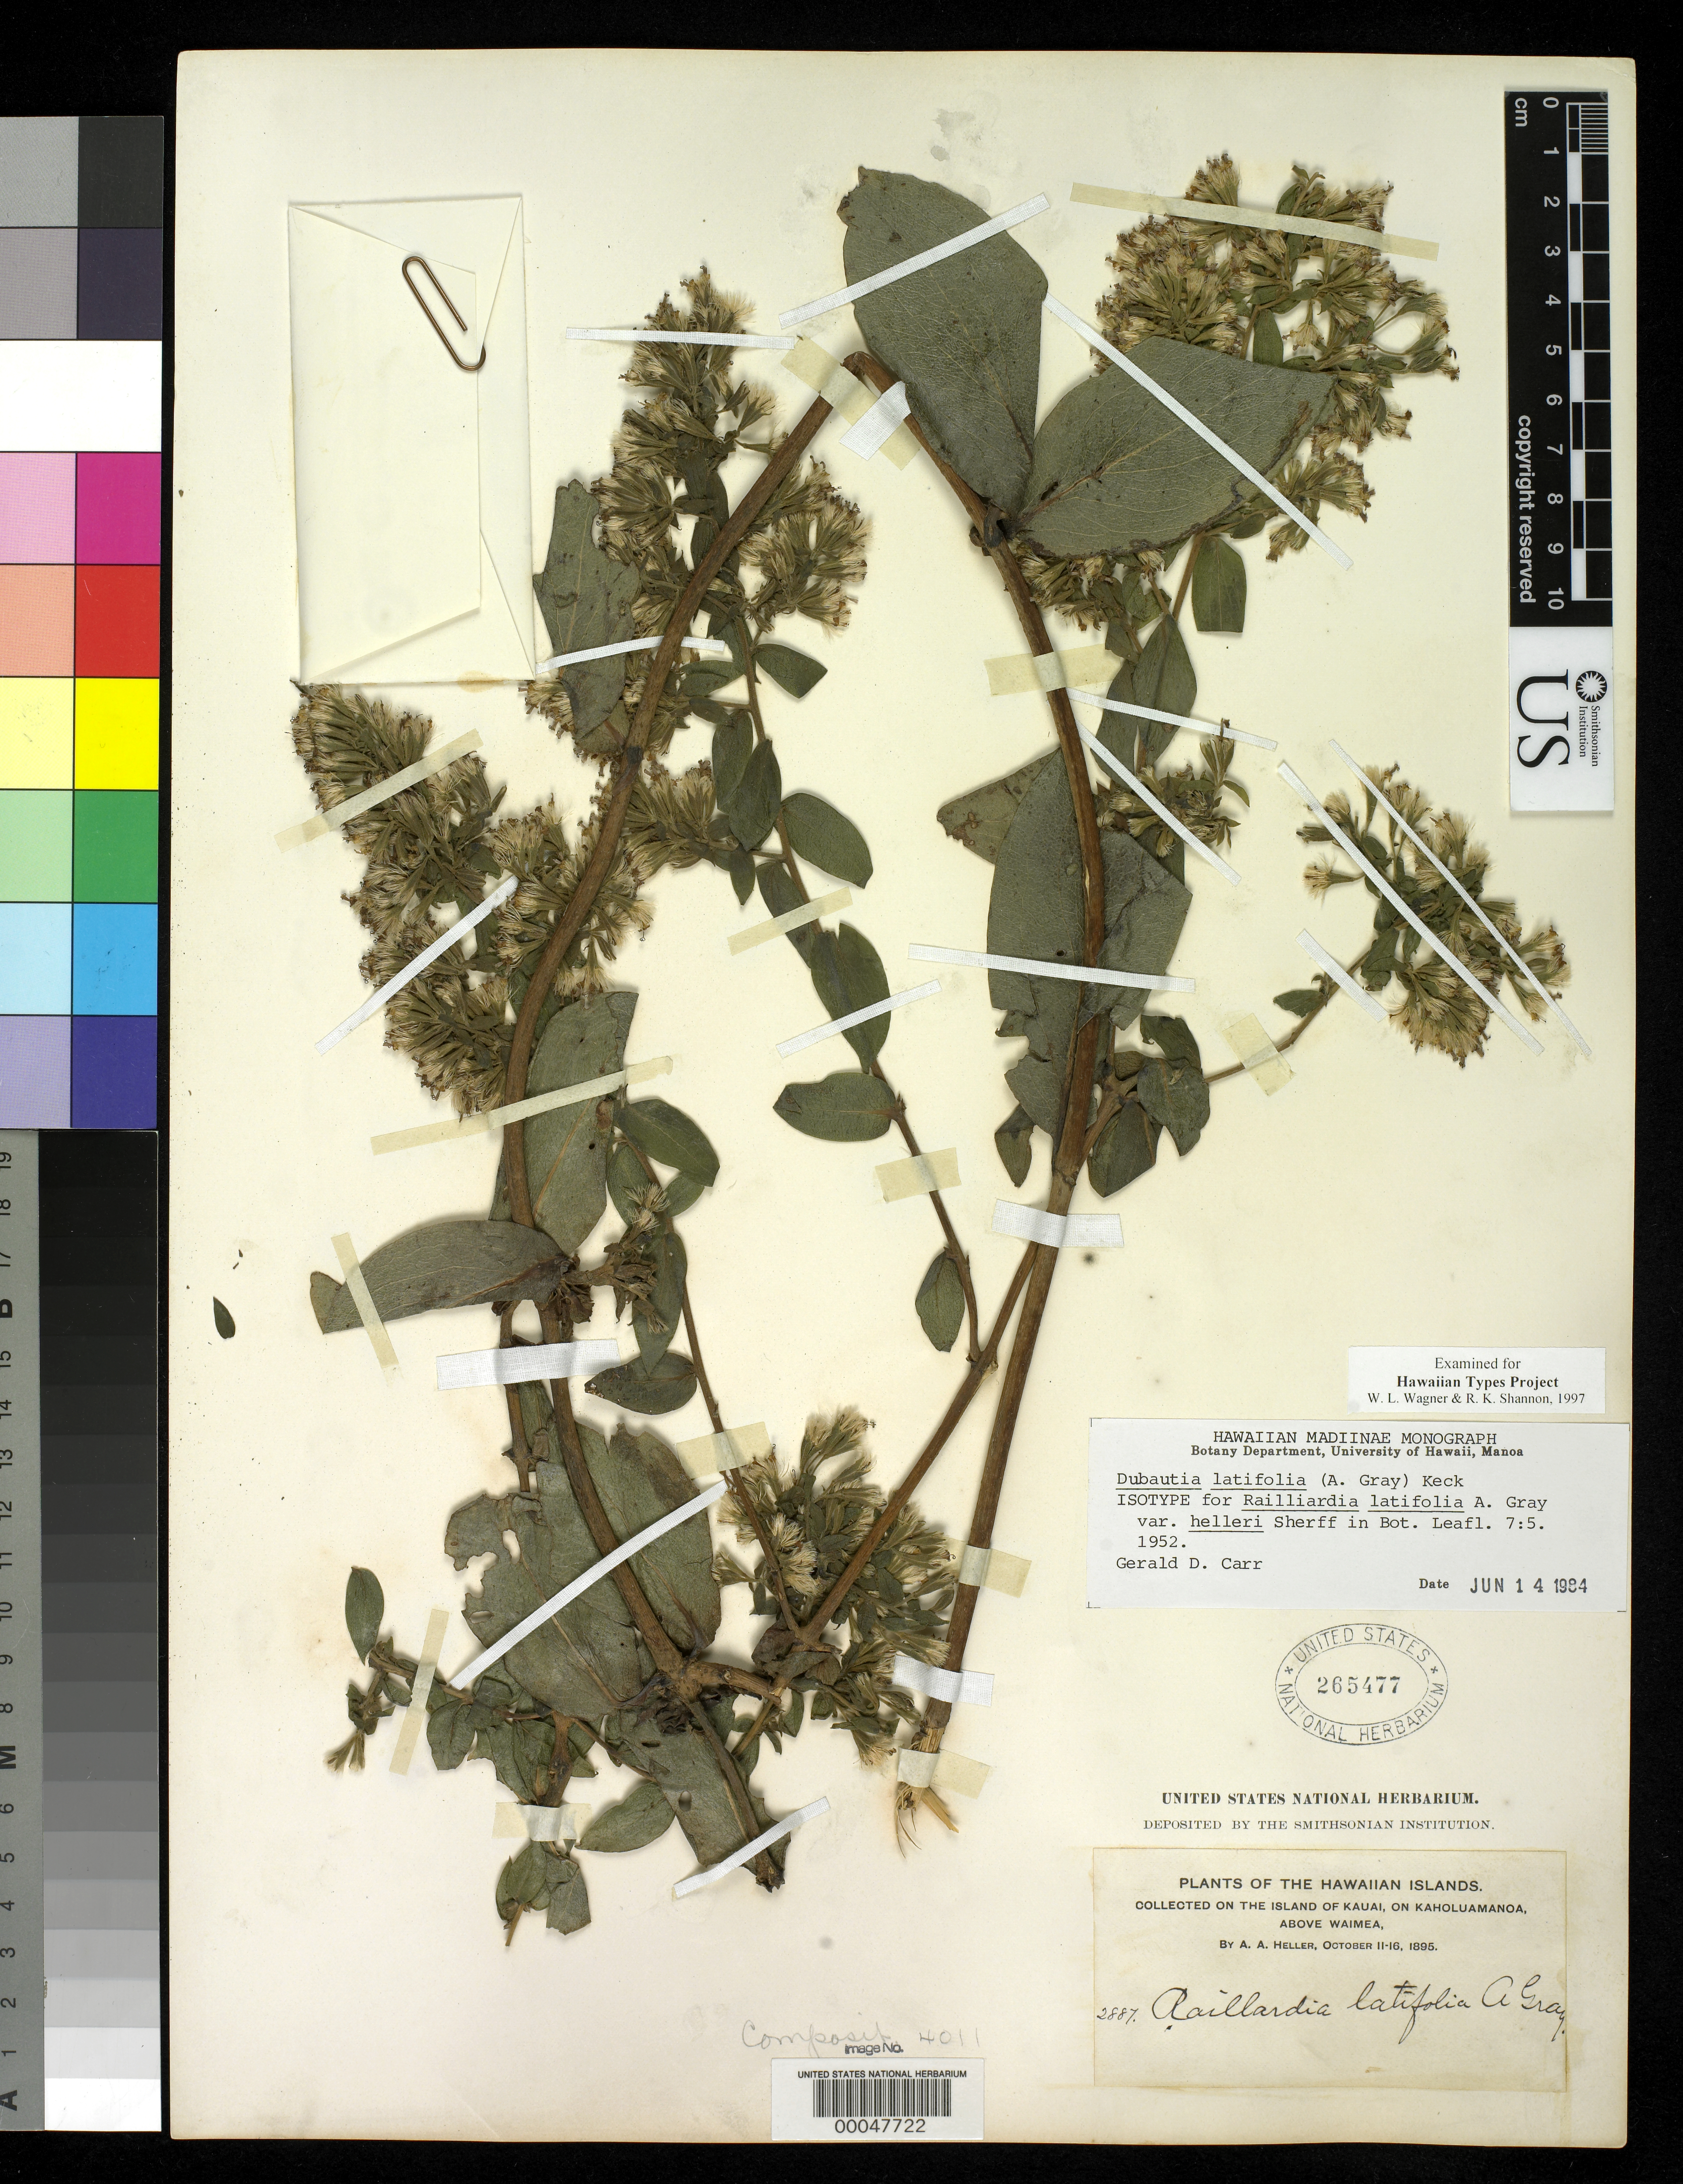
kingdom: Plantae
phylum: Tracheophyta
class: Magnoliopsida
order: Asterales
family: Asteraceae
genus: Railliardia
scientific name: Railliardia latifolia var. helleri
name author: Sherff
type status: Isotype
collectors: A. A. Heller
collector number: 2887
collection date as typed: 11 Oct 1895 to 16 Oct 1895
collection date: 1895-10-11/1895-10-16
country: United States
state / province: Hawaii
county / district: Kauai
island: Kaua'i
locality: On Kaholuamanoa, above Waimea.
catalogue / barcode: US 265477